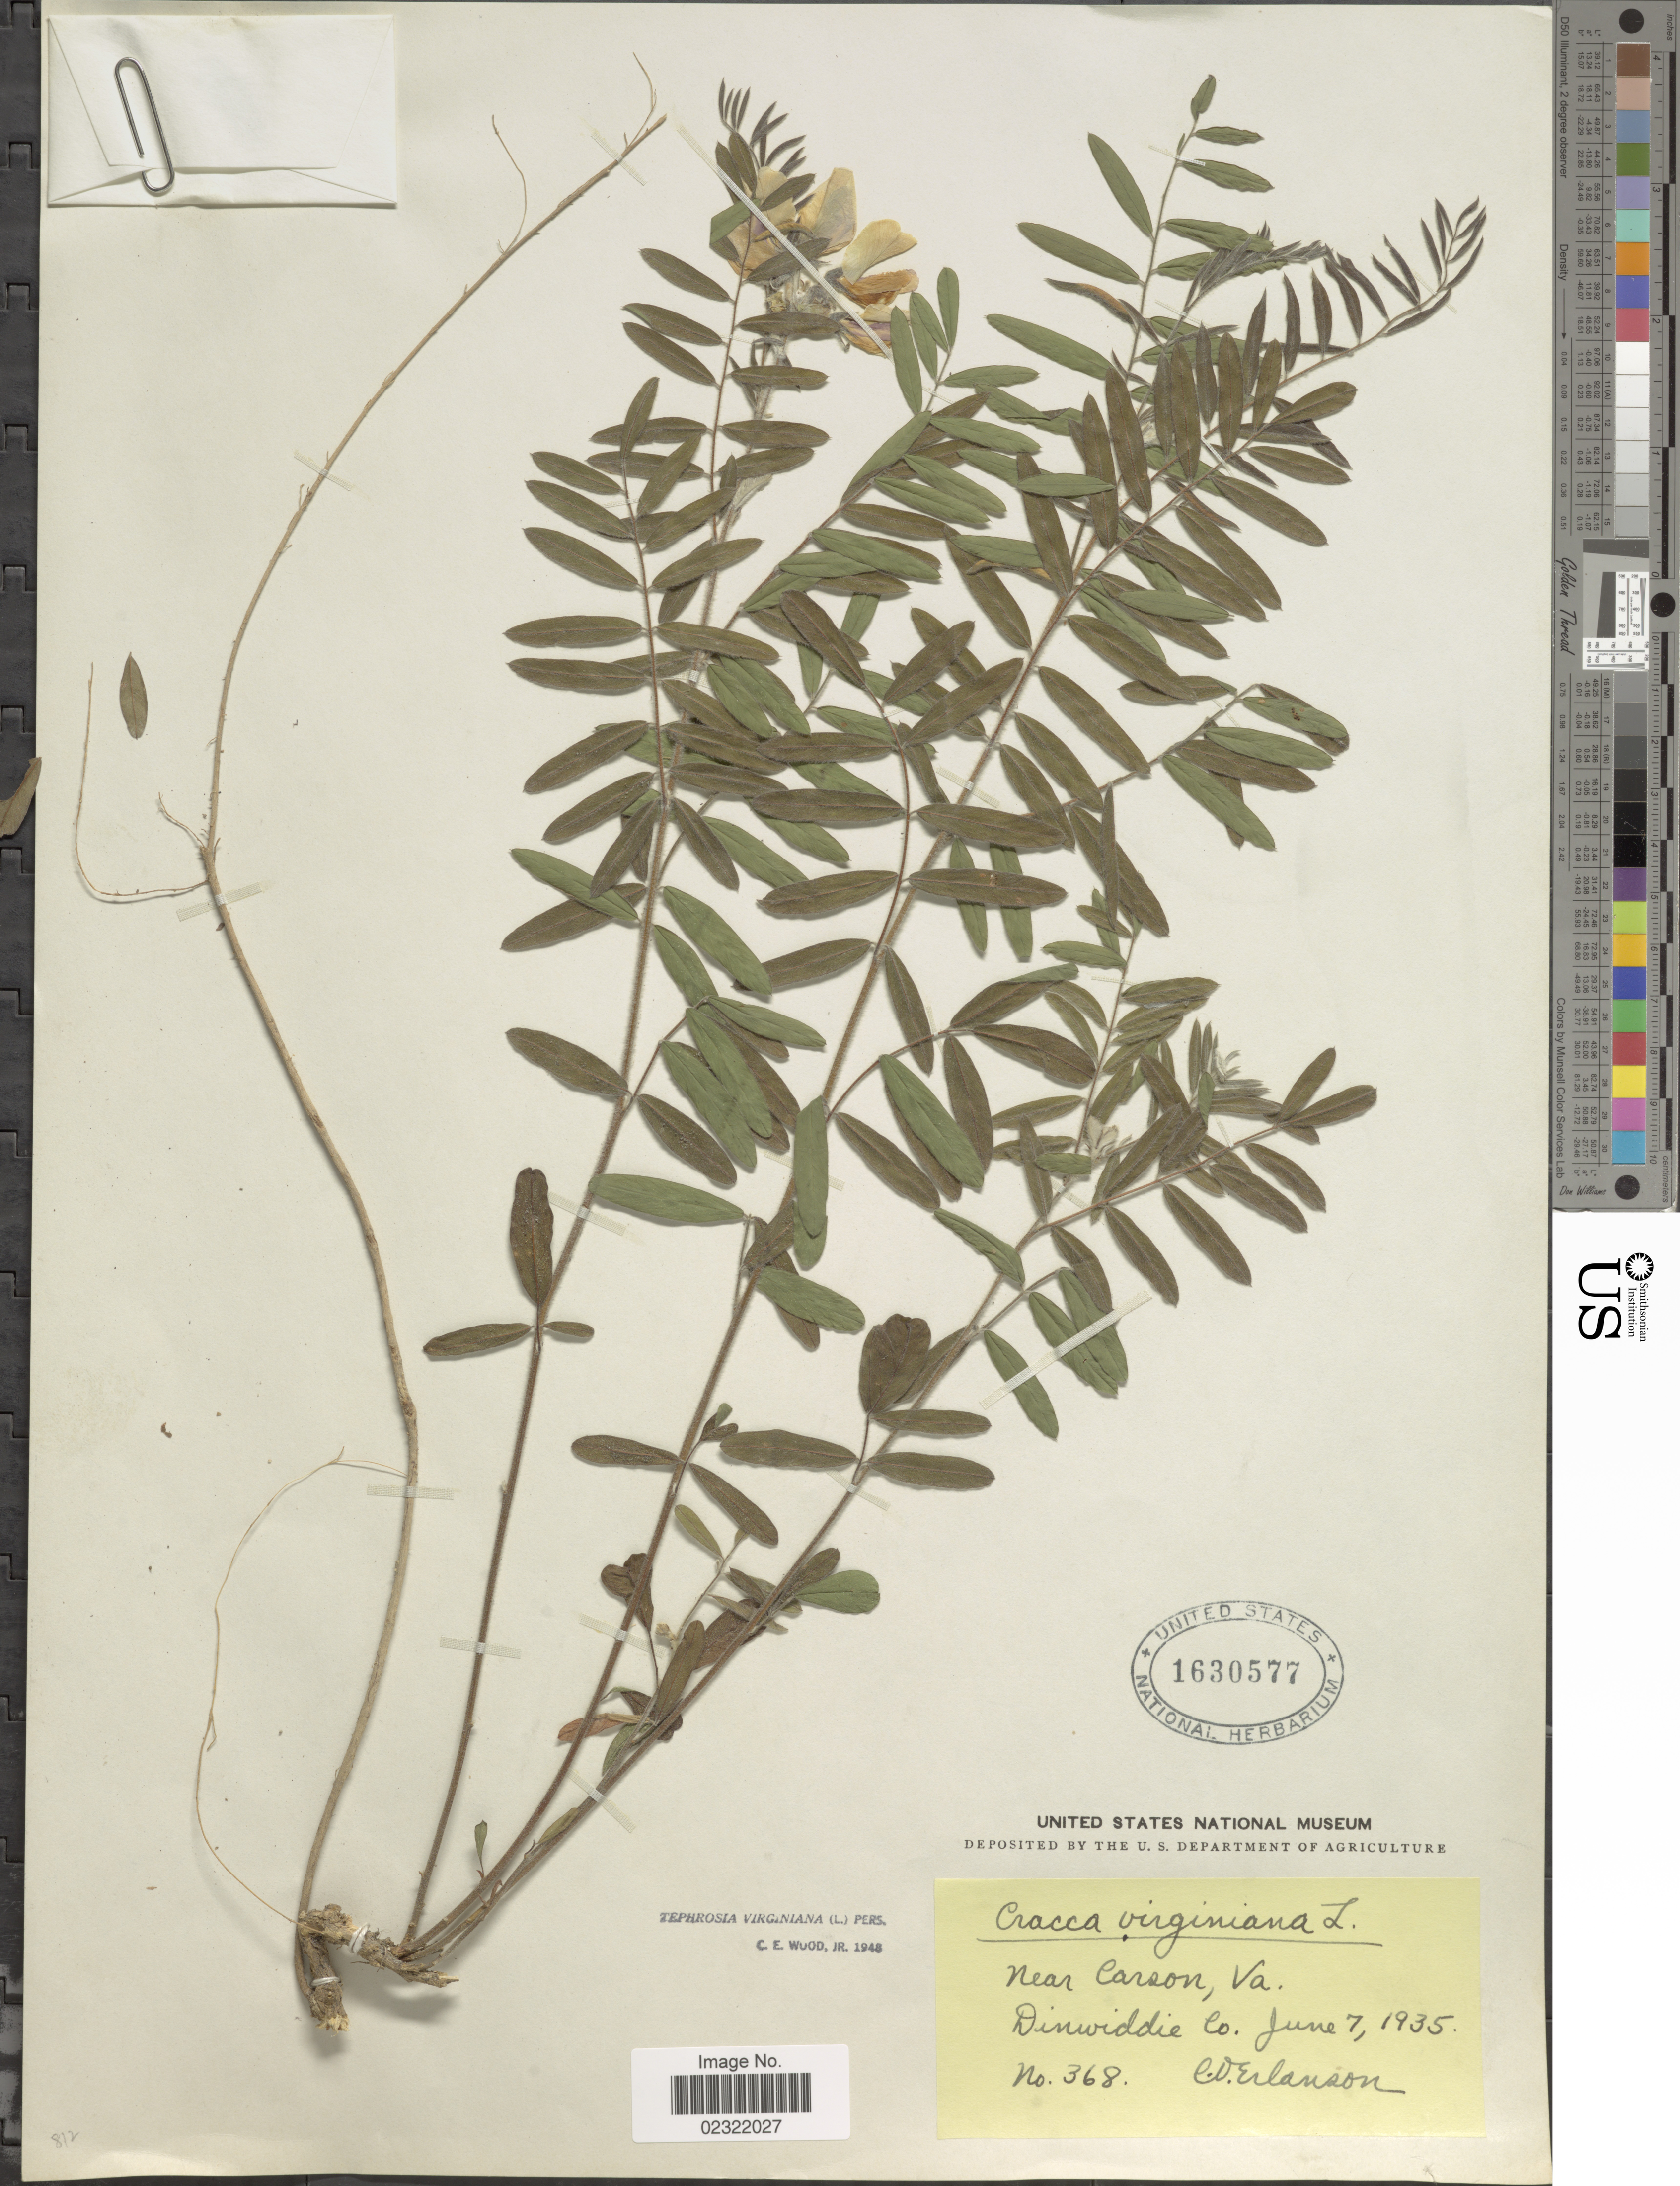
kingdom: Plantae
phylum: Tracheophyta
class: Magnoliopsida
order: Fabales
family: Fabaceae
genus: Tephrosia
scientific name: Tephrosia virginiana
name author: (L.) Pers.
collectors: C. O. Erlanson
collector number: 368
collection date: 1935-06-07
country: United States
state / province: Virginia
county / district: Dinwiddie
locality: Near Carson, Dinwiddie Co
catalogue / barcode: US 1630577